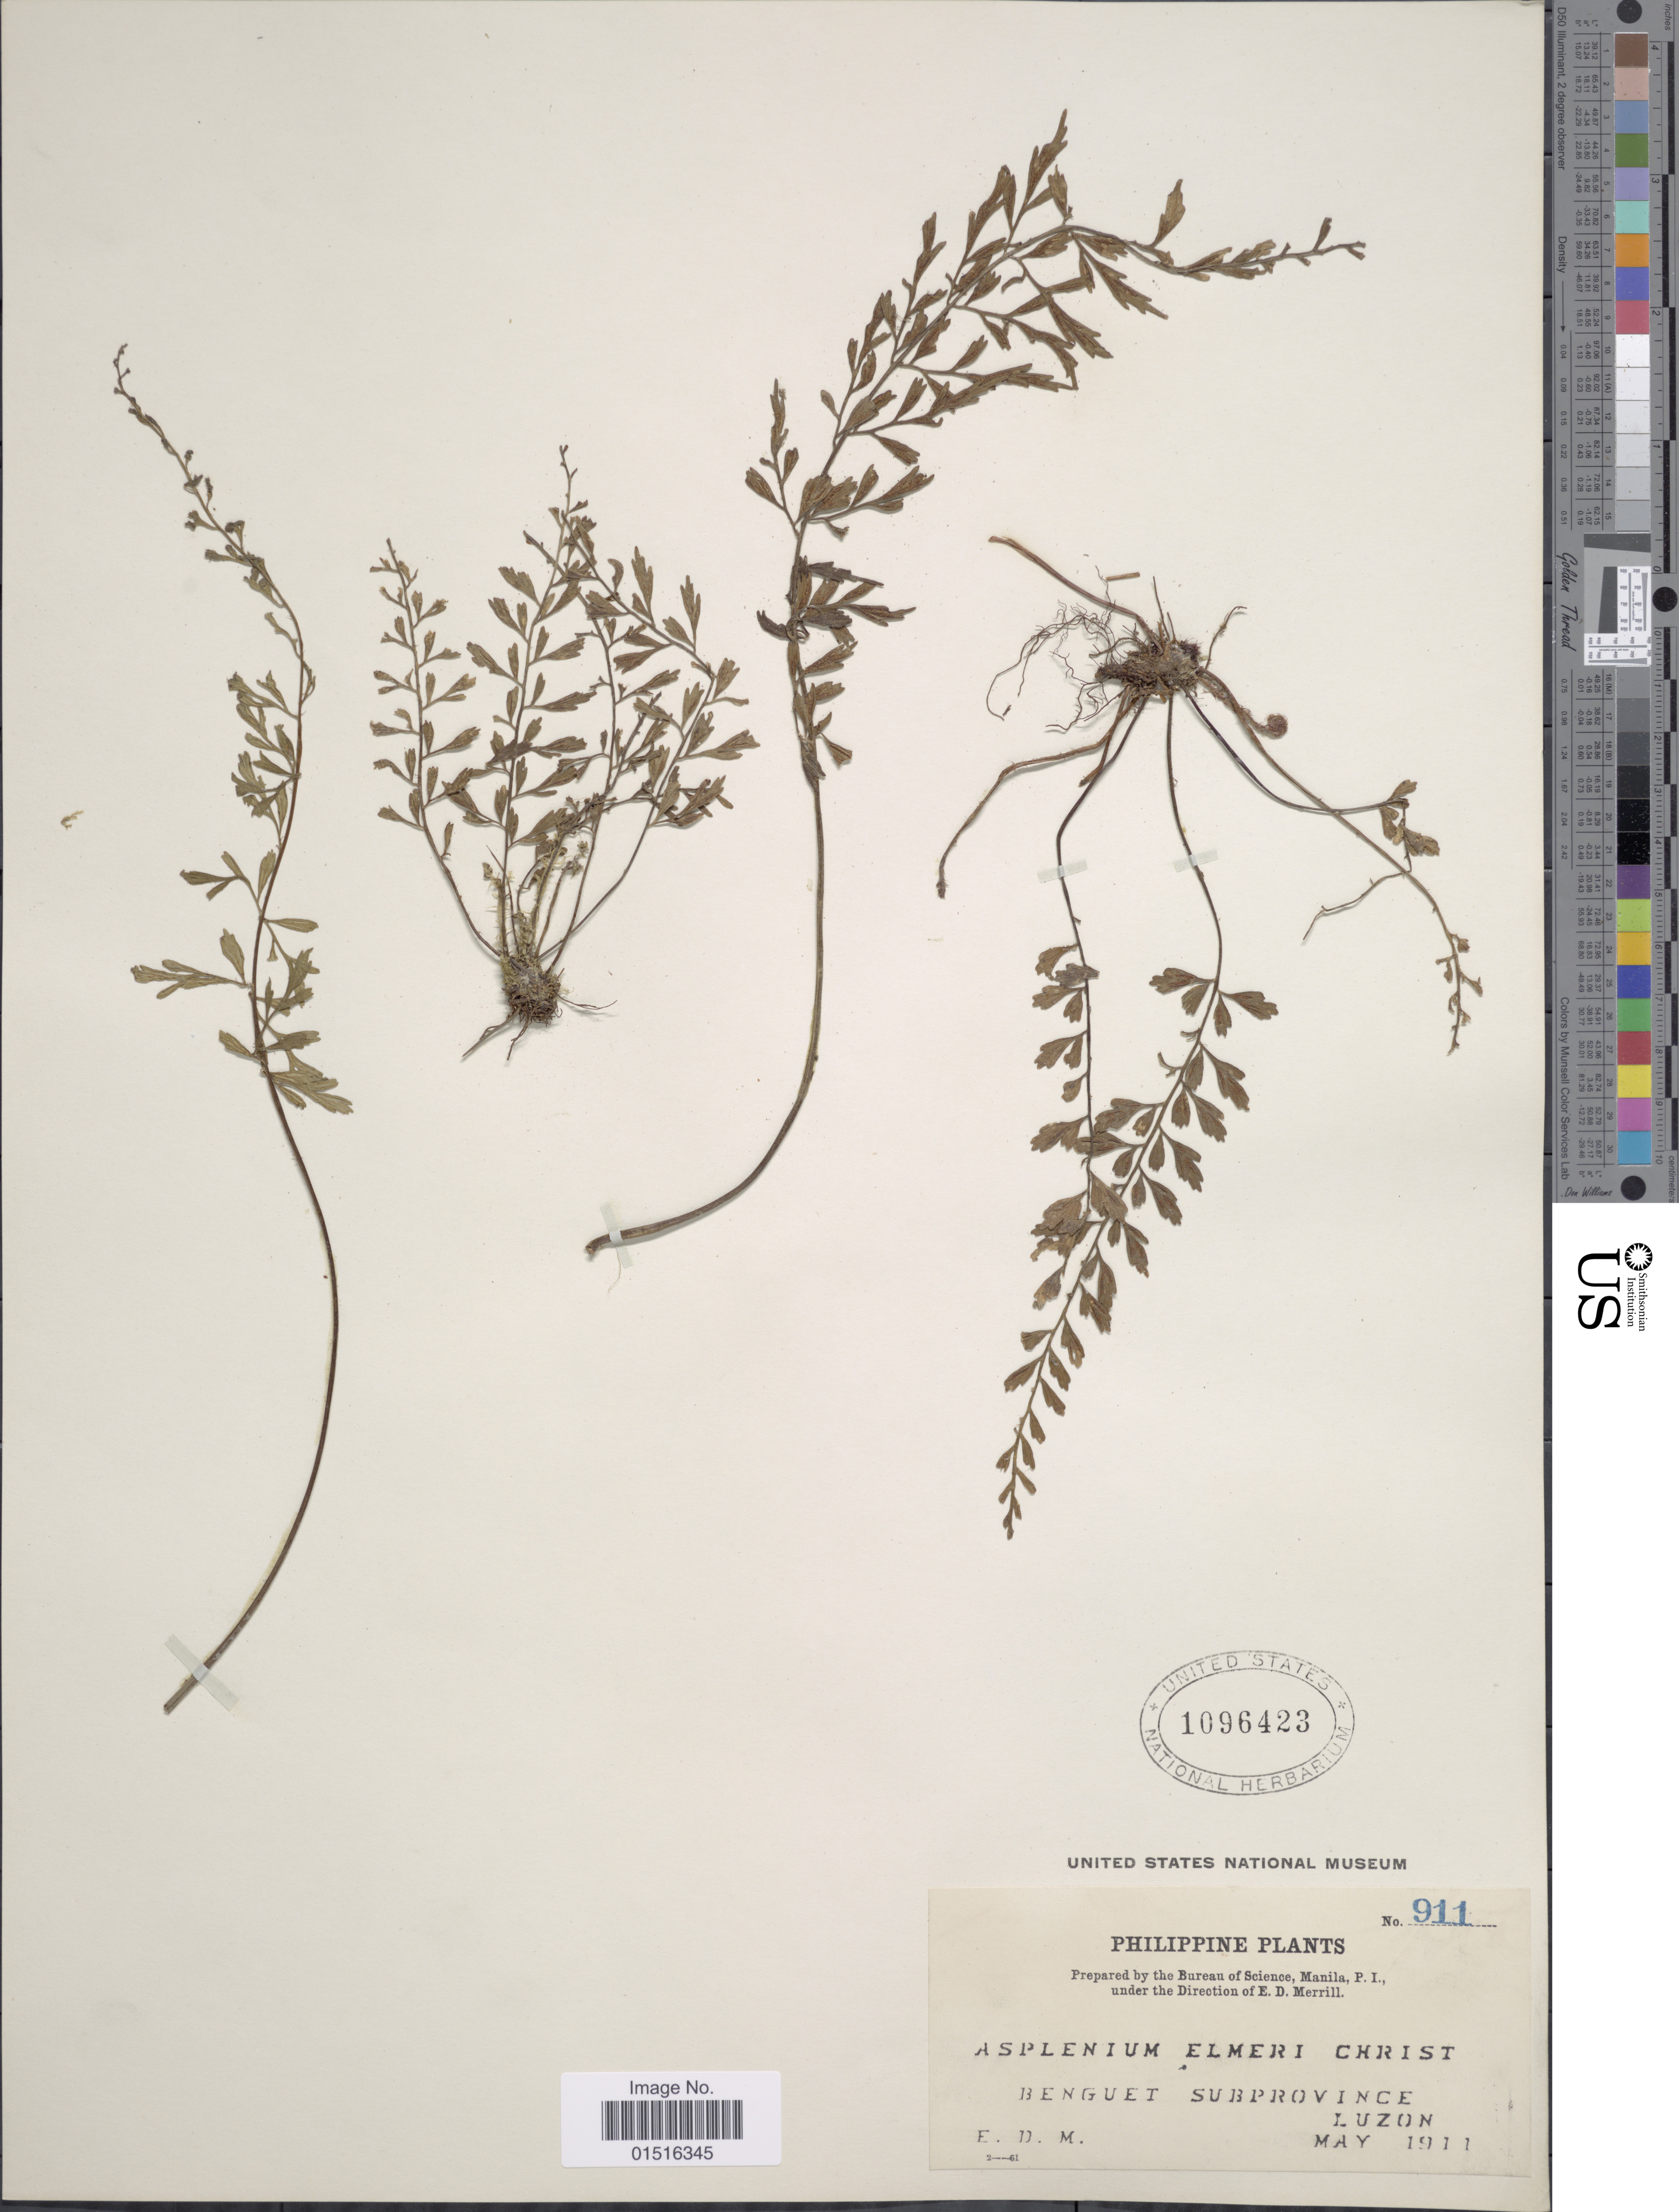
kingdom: Plantae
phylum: Tracheophyta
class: Polypodiopsida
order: Polypodiales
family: Aspleniaceae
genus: Asplenium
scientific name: Asplenium elmeri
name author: Christ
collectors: E. D. Merrill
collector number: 911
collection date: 1911-05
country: Philippines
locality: Benguet Subprovince, Luzon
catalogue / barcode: US 1096423